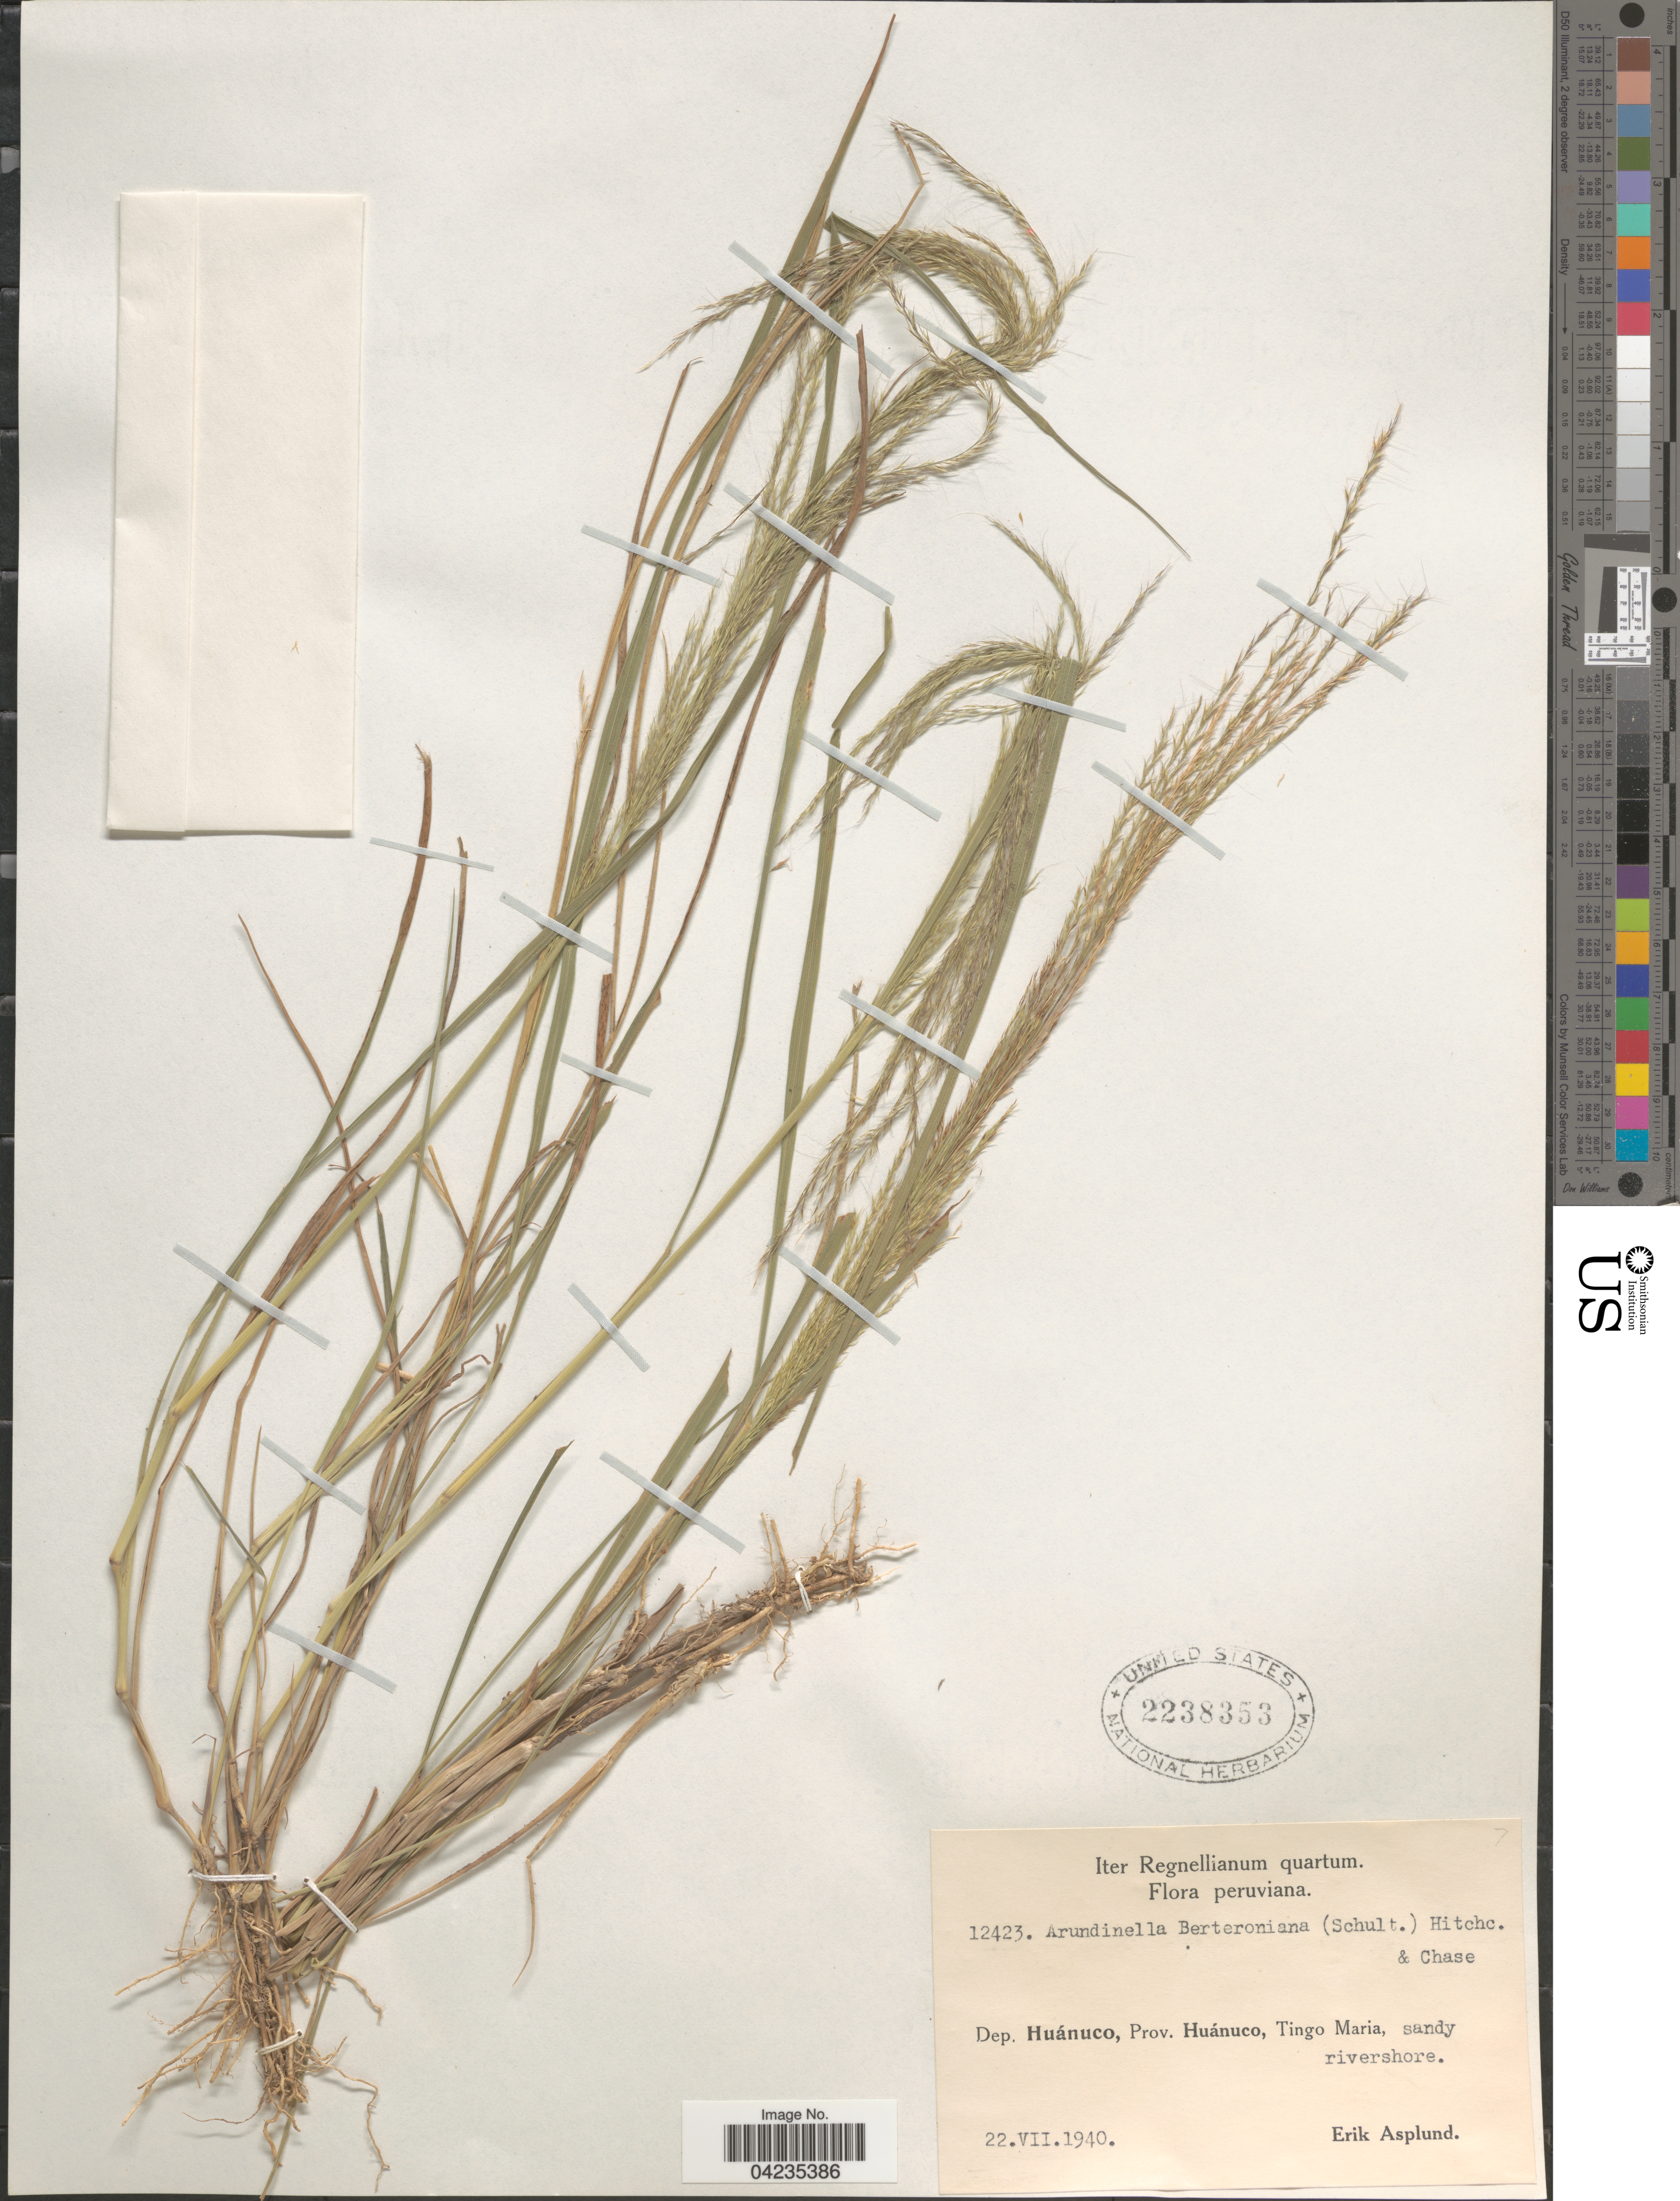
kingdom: Plantae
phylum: Tracheophyta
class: Liliopsida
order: Poales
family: Poaceae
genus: Arundinella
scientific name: Arundinella berteroniana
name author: (Schult.) Hitchc. & Chase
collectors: E. Asplund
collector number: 12423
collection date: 1940-07-22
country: Peru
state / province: Huánuco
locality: Iter Regnellianum quartum. Dep. Huánuco, Prov. Huánuco, Tingo Maria.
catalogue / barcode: US 2238353